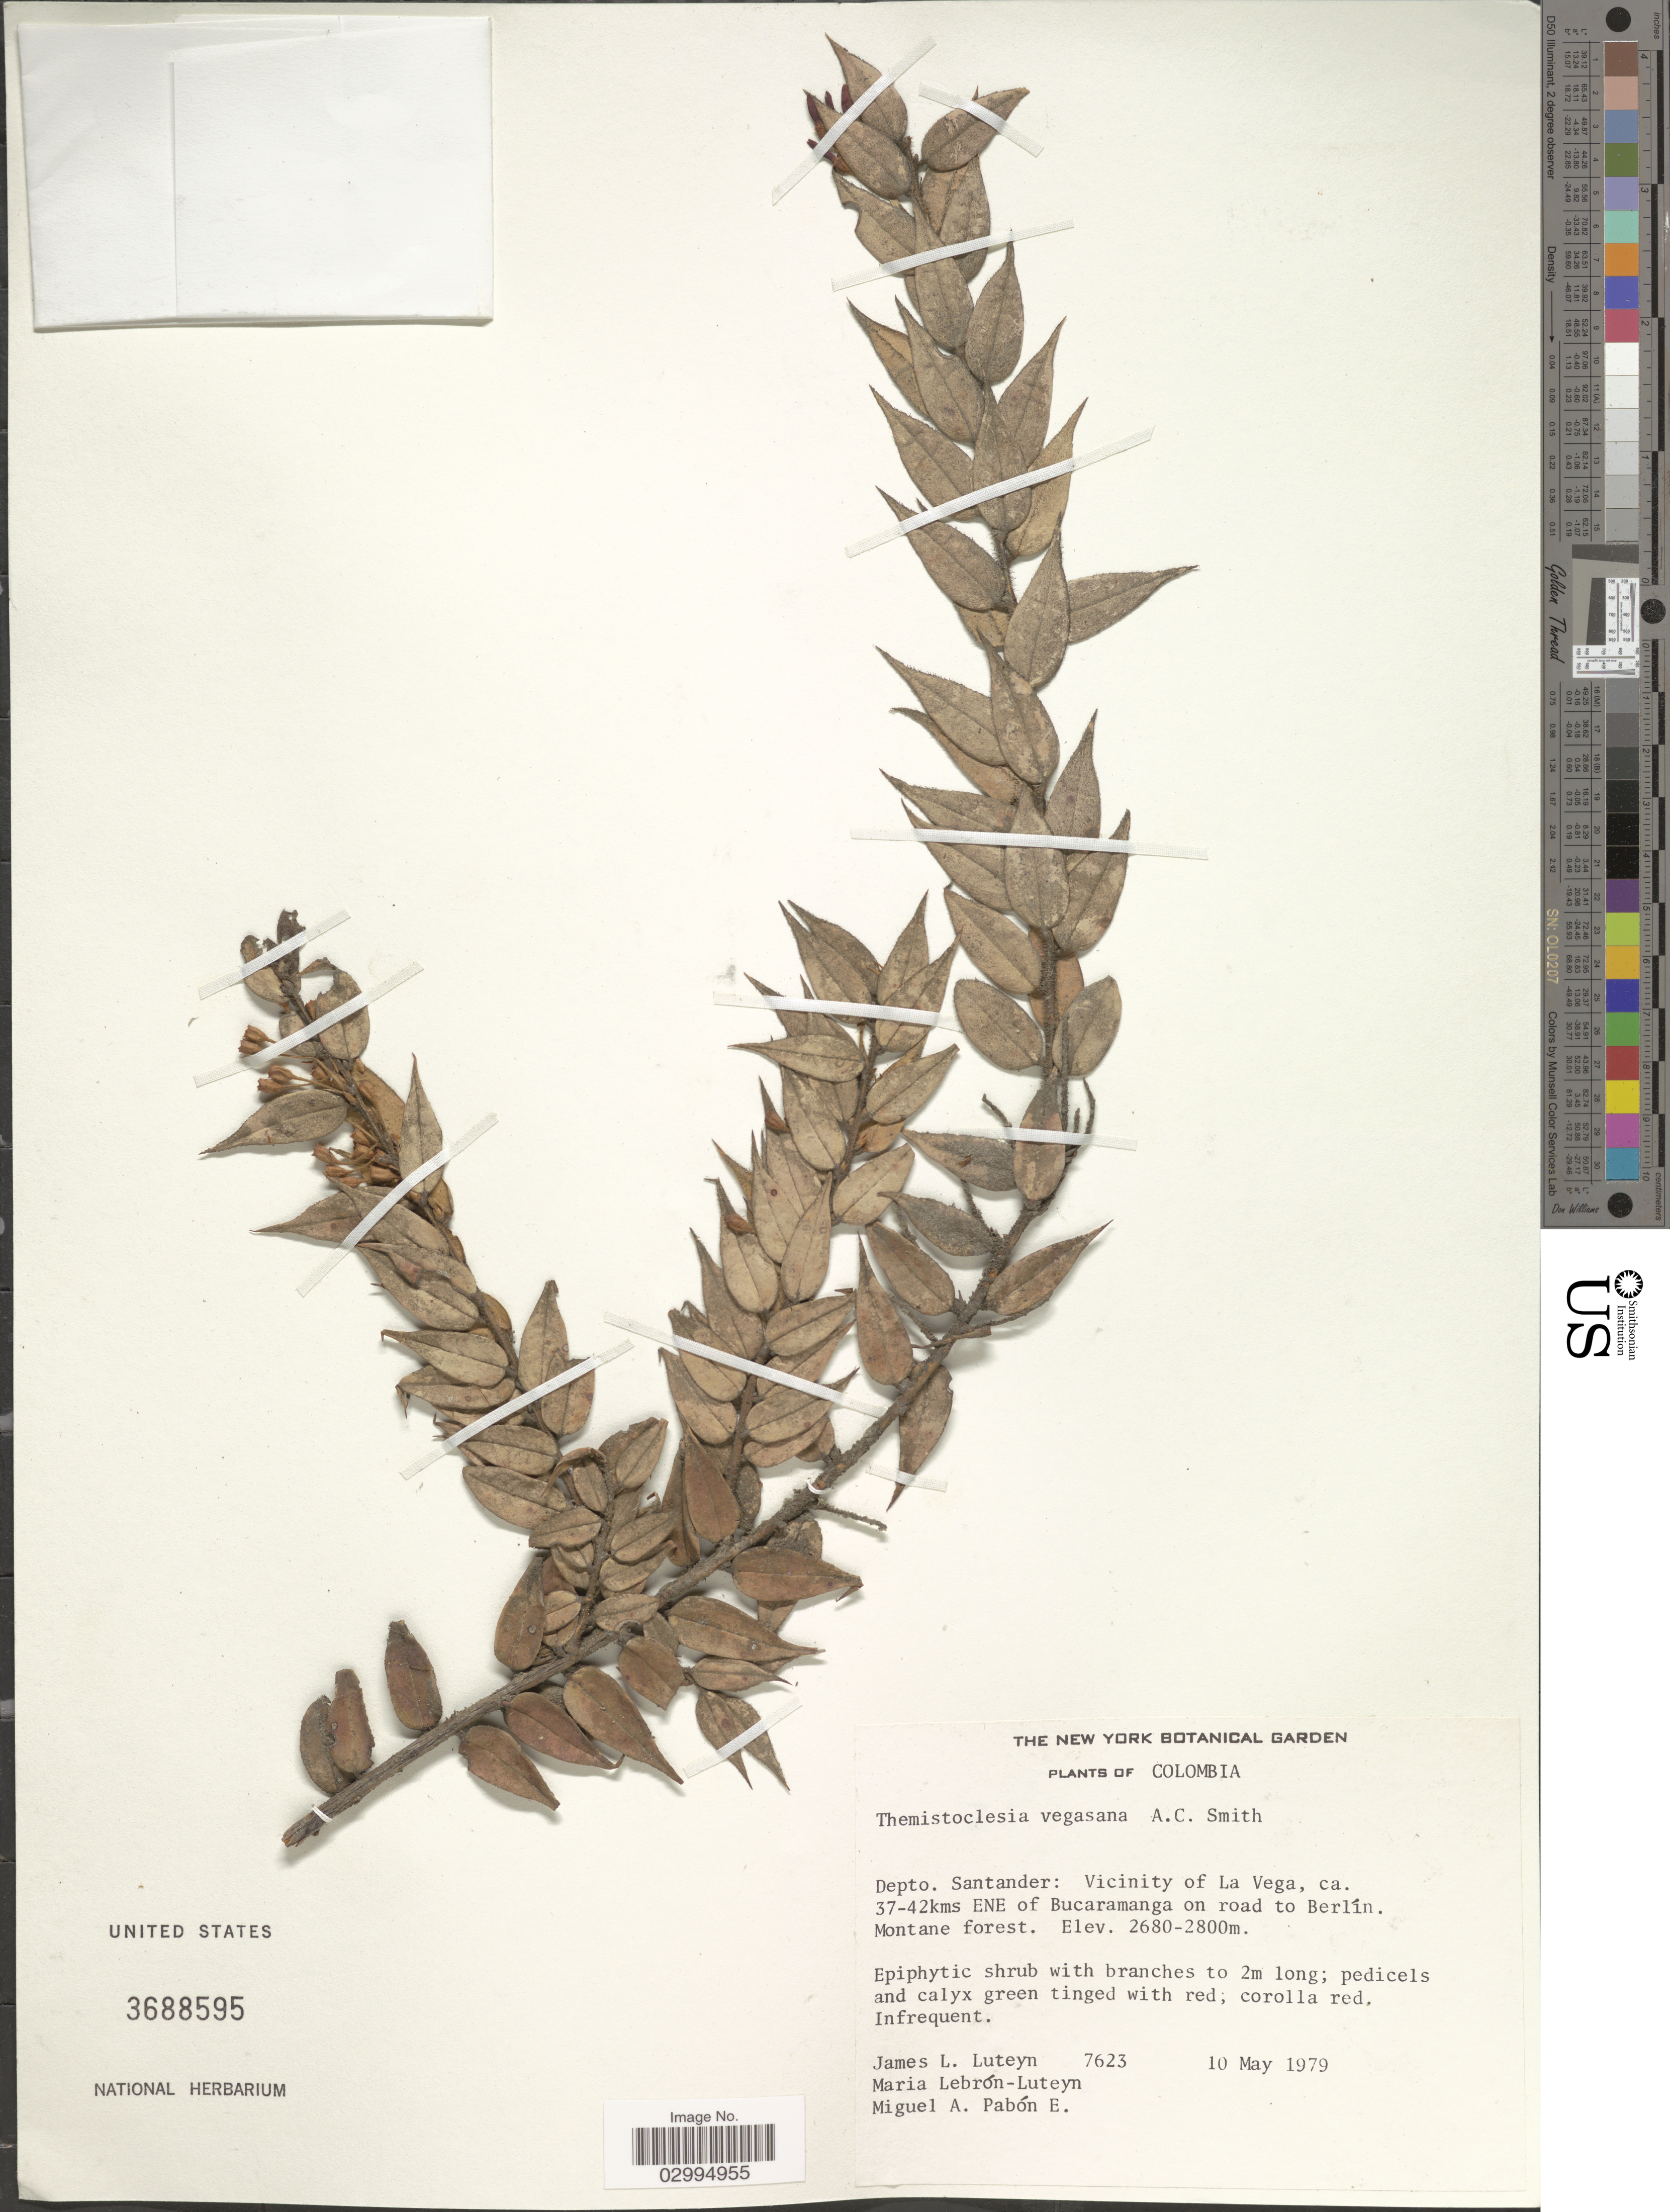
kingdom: Plantae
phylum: Tracheophyta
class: Magnoliopsida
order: Ericales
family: Ericaceae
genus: Themistoclesia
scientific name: Themistoclesia vegasana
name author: A.C. Sm.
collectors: J. Luteyn, M. L. Lebrón-Luteyn & M. A. Pabon E.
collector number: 7623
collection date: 1979-05-10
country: Colombia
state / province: Santander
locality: Depto. Santander: Vicinity of La Vega, ca. 37-42kms ENE of Bucaramanga on road to Berlín.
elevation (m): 2680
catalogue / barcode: US 3688595